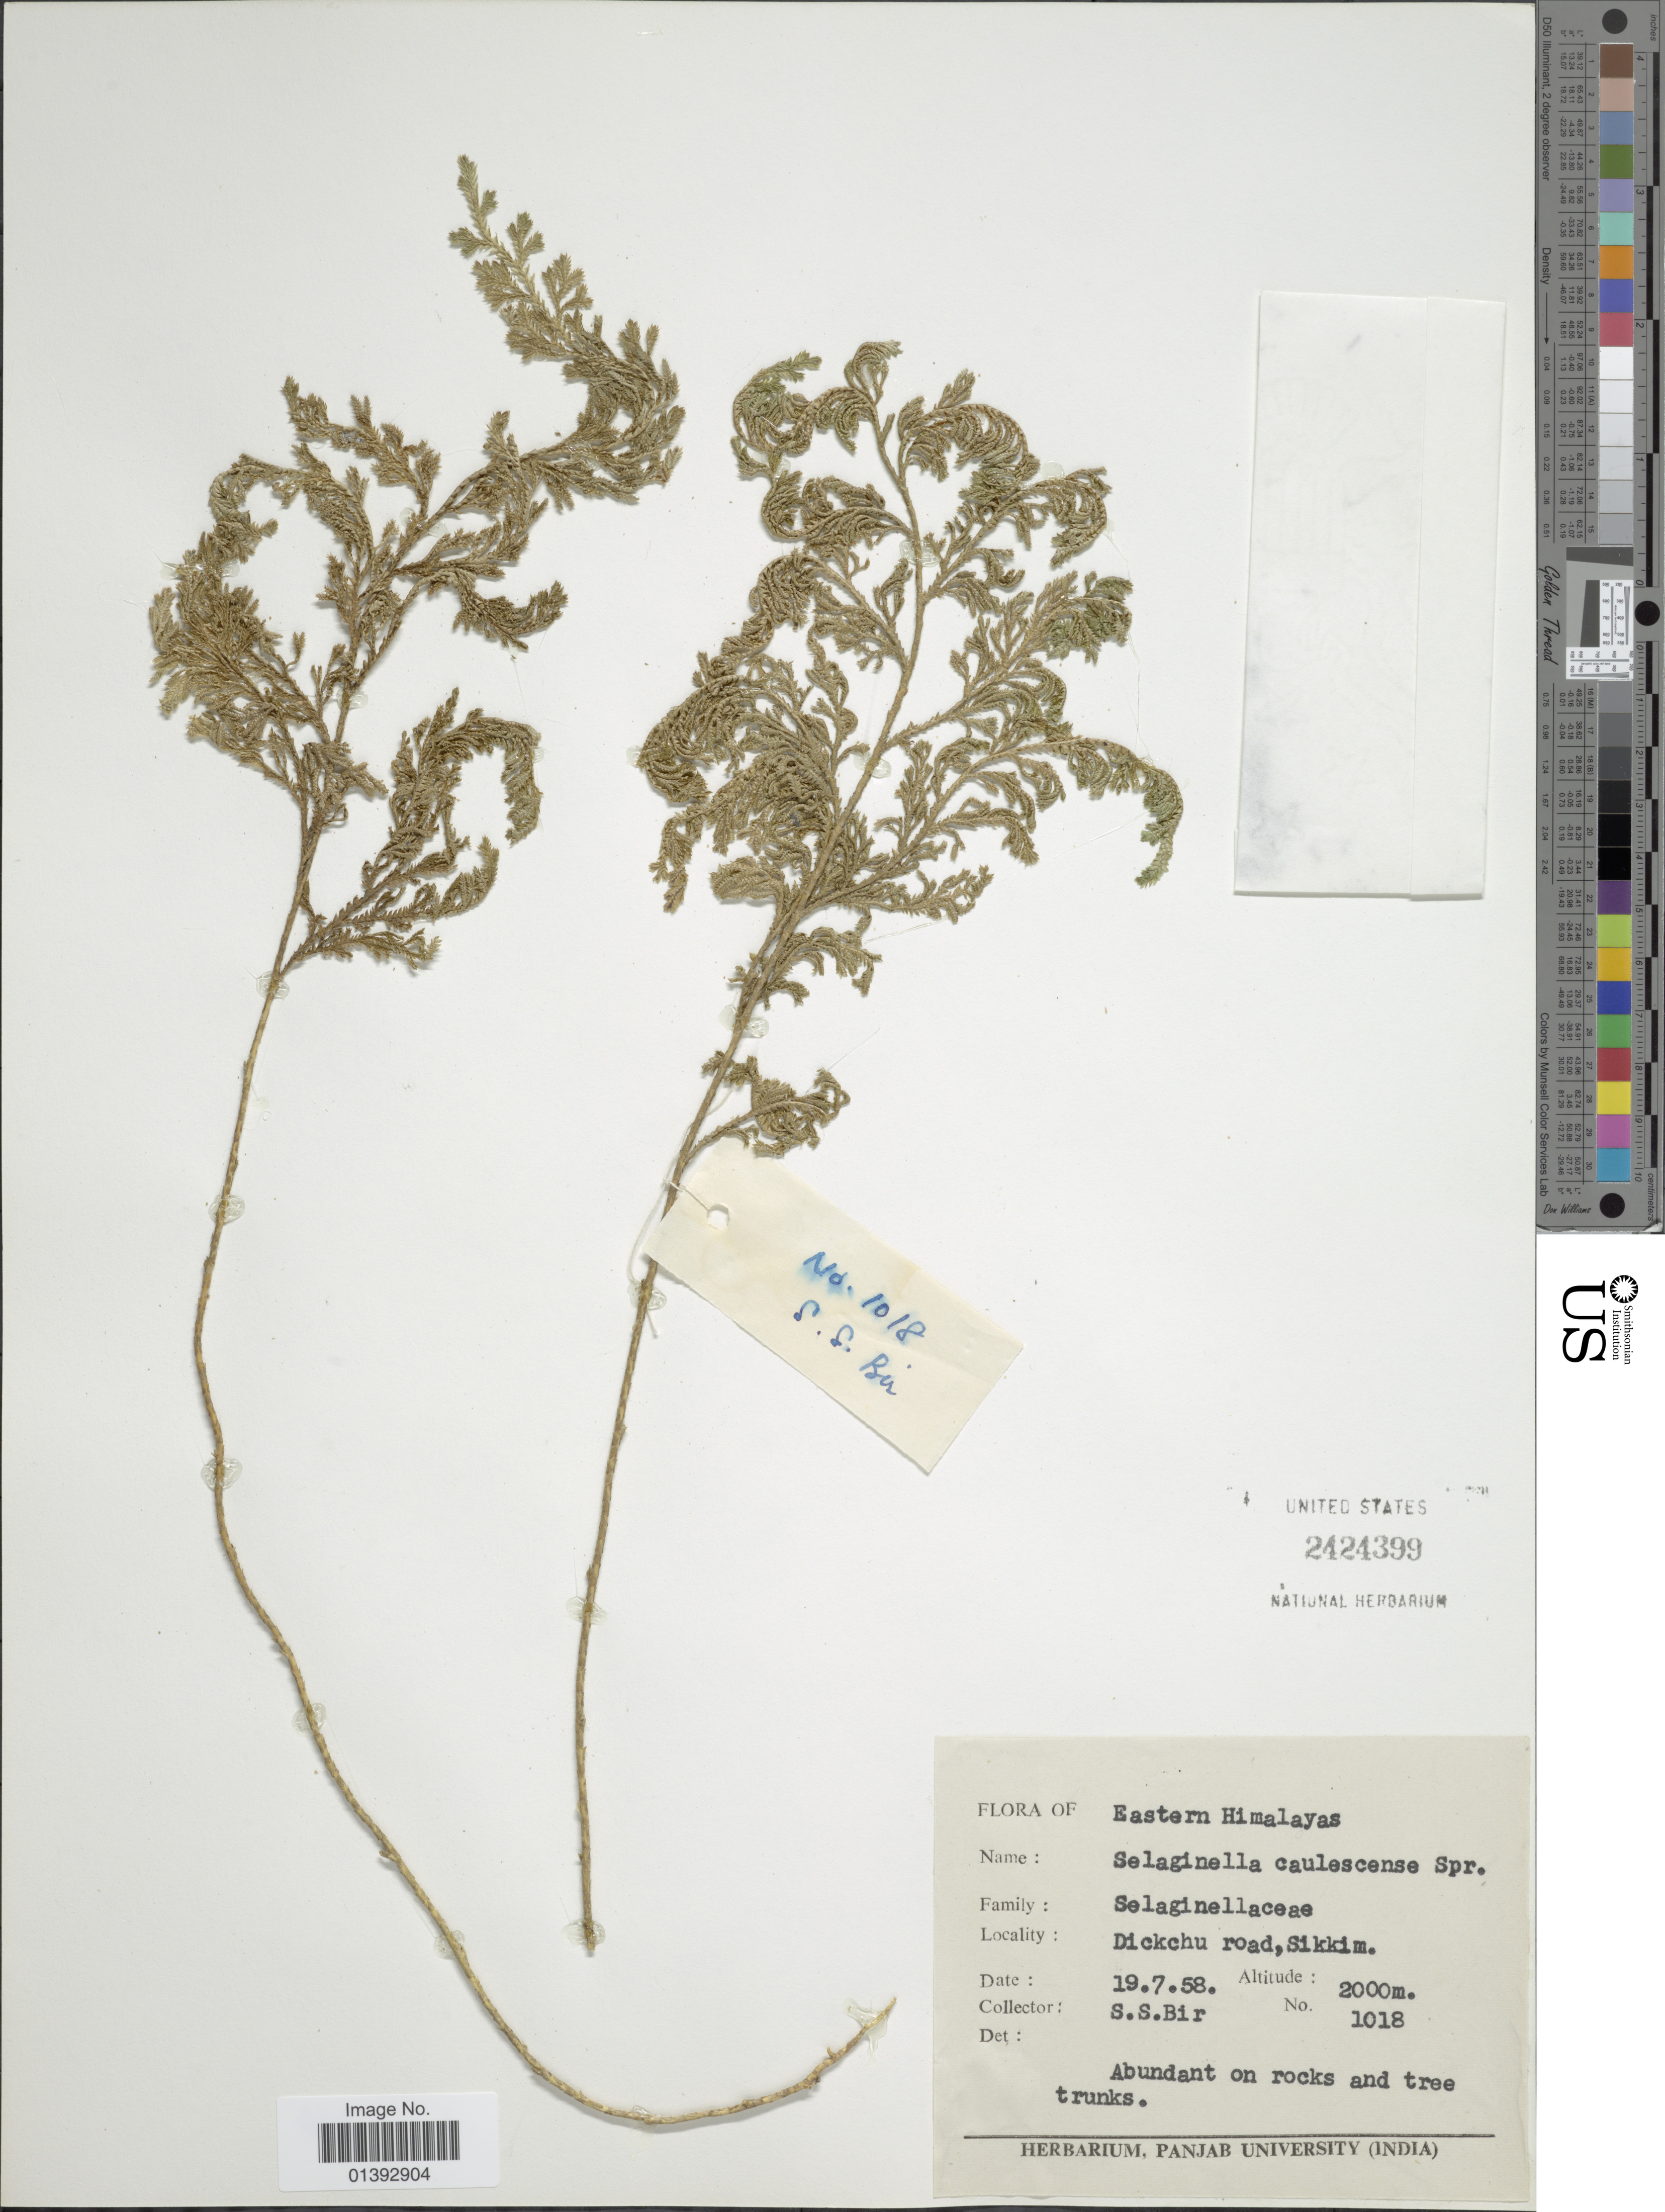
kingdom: Plantae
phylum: Tracheophyta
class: Lycopodiopsida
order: Selaginellales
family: Selaginellaceae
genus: Selaginella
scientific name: Selaginella involvens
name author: (Sw.) Spring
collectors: S. S. Bir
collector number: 1018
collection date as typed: Transcribed d/m/y: 19/7/58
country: India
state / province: Sikkim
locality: Eastern Himalayas, Dickchu road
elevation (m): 2000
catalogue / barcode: US 2424399